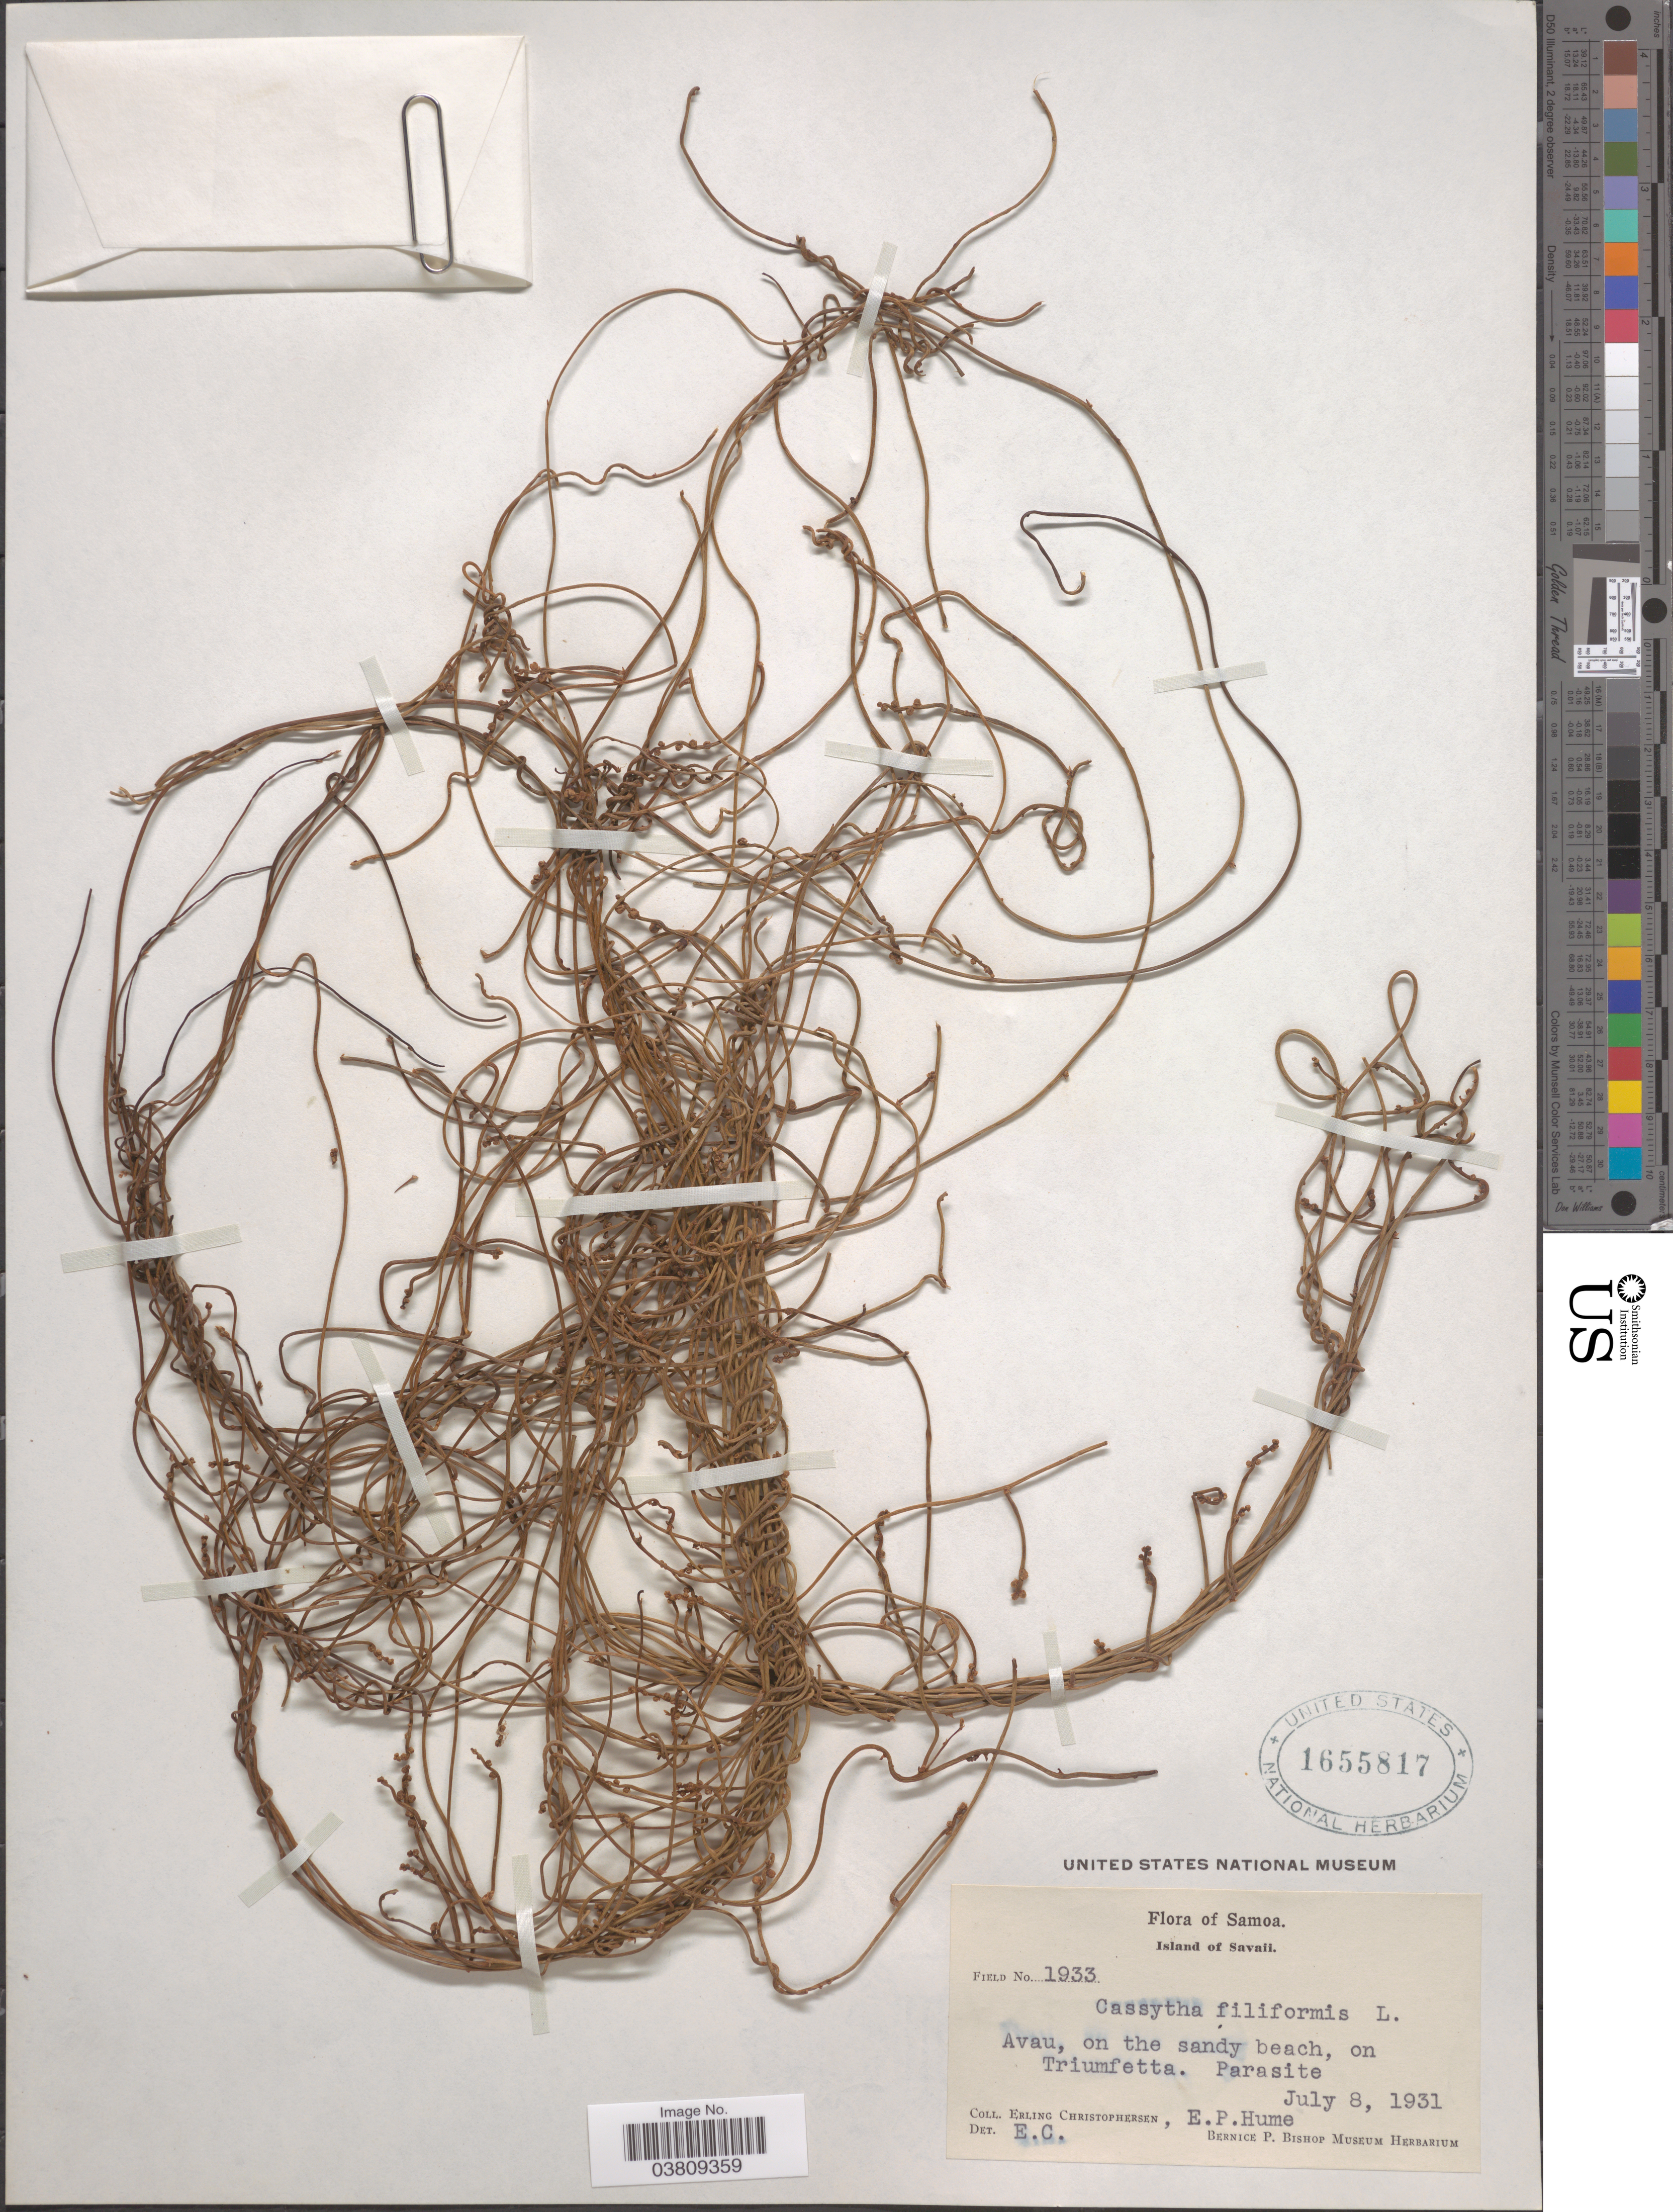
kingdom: Plantae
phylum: Tracheophyta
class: Magnoliopsida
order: Laurales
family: Lauraceae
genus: Cassytha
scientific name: Cassytha filiformis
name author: L.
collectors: E. Christophersen & E. P. Hume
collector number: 1933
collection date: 1931-07-08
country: Samoa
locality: Samoa. Island of Savaii. Avau, on the sandy beach, on Triumfetta.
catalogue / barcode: US 1655817